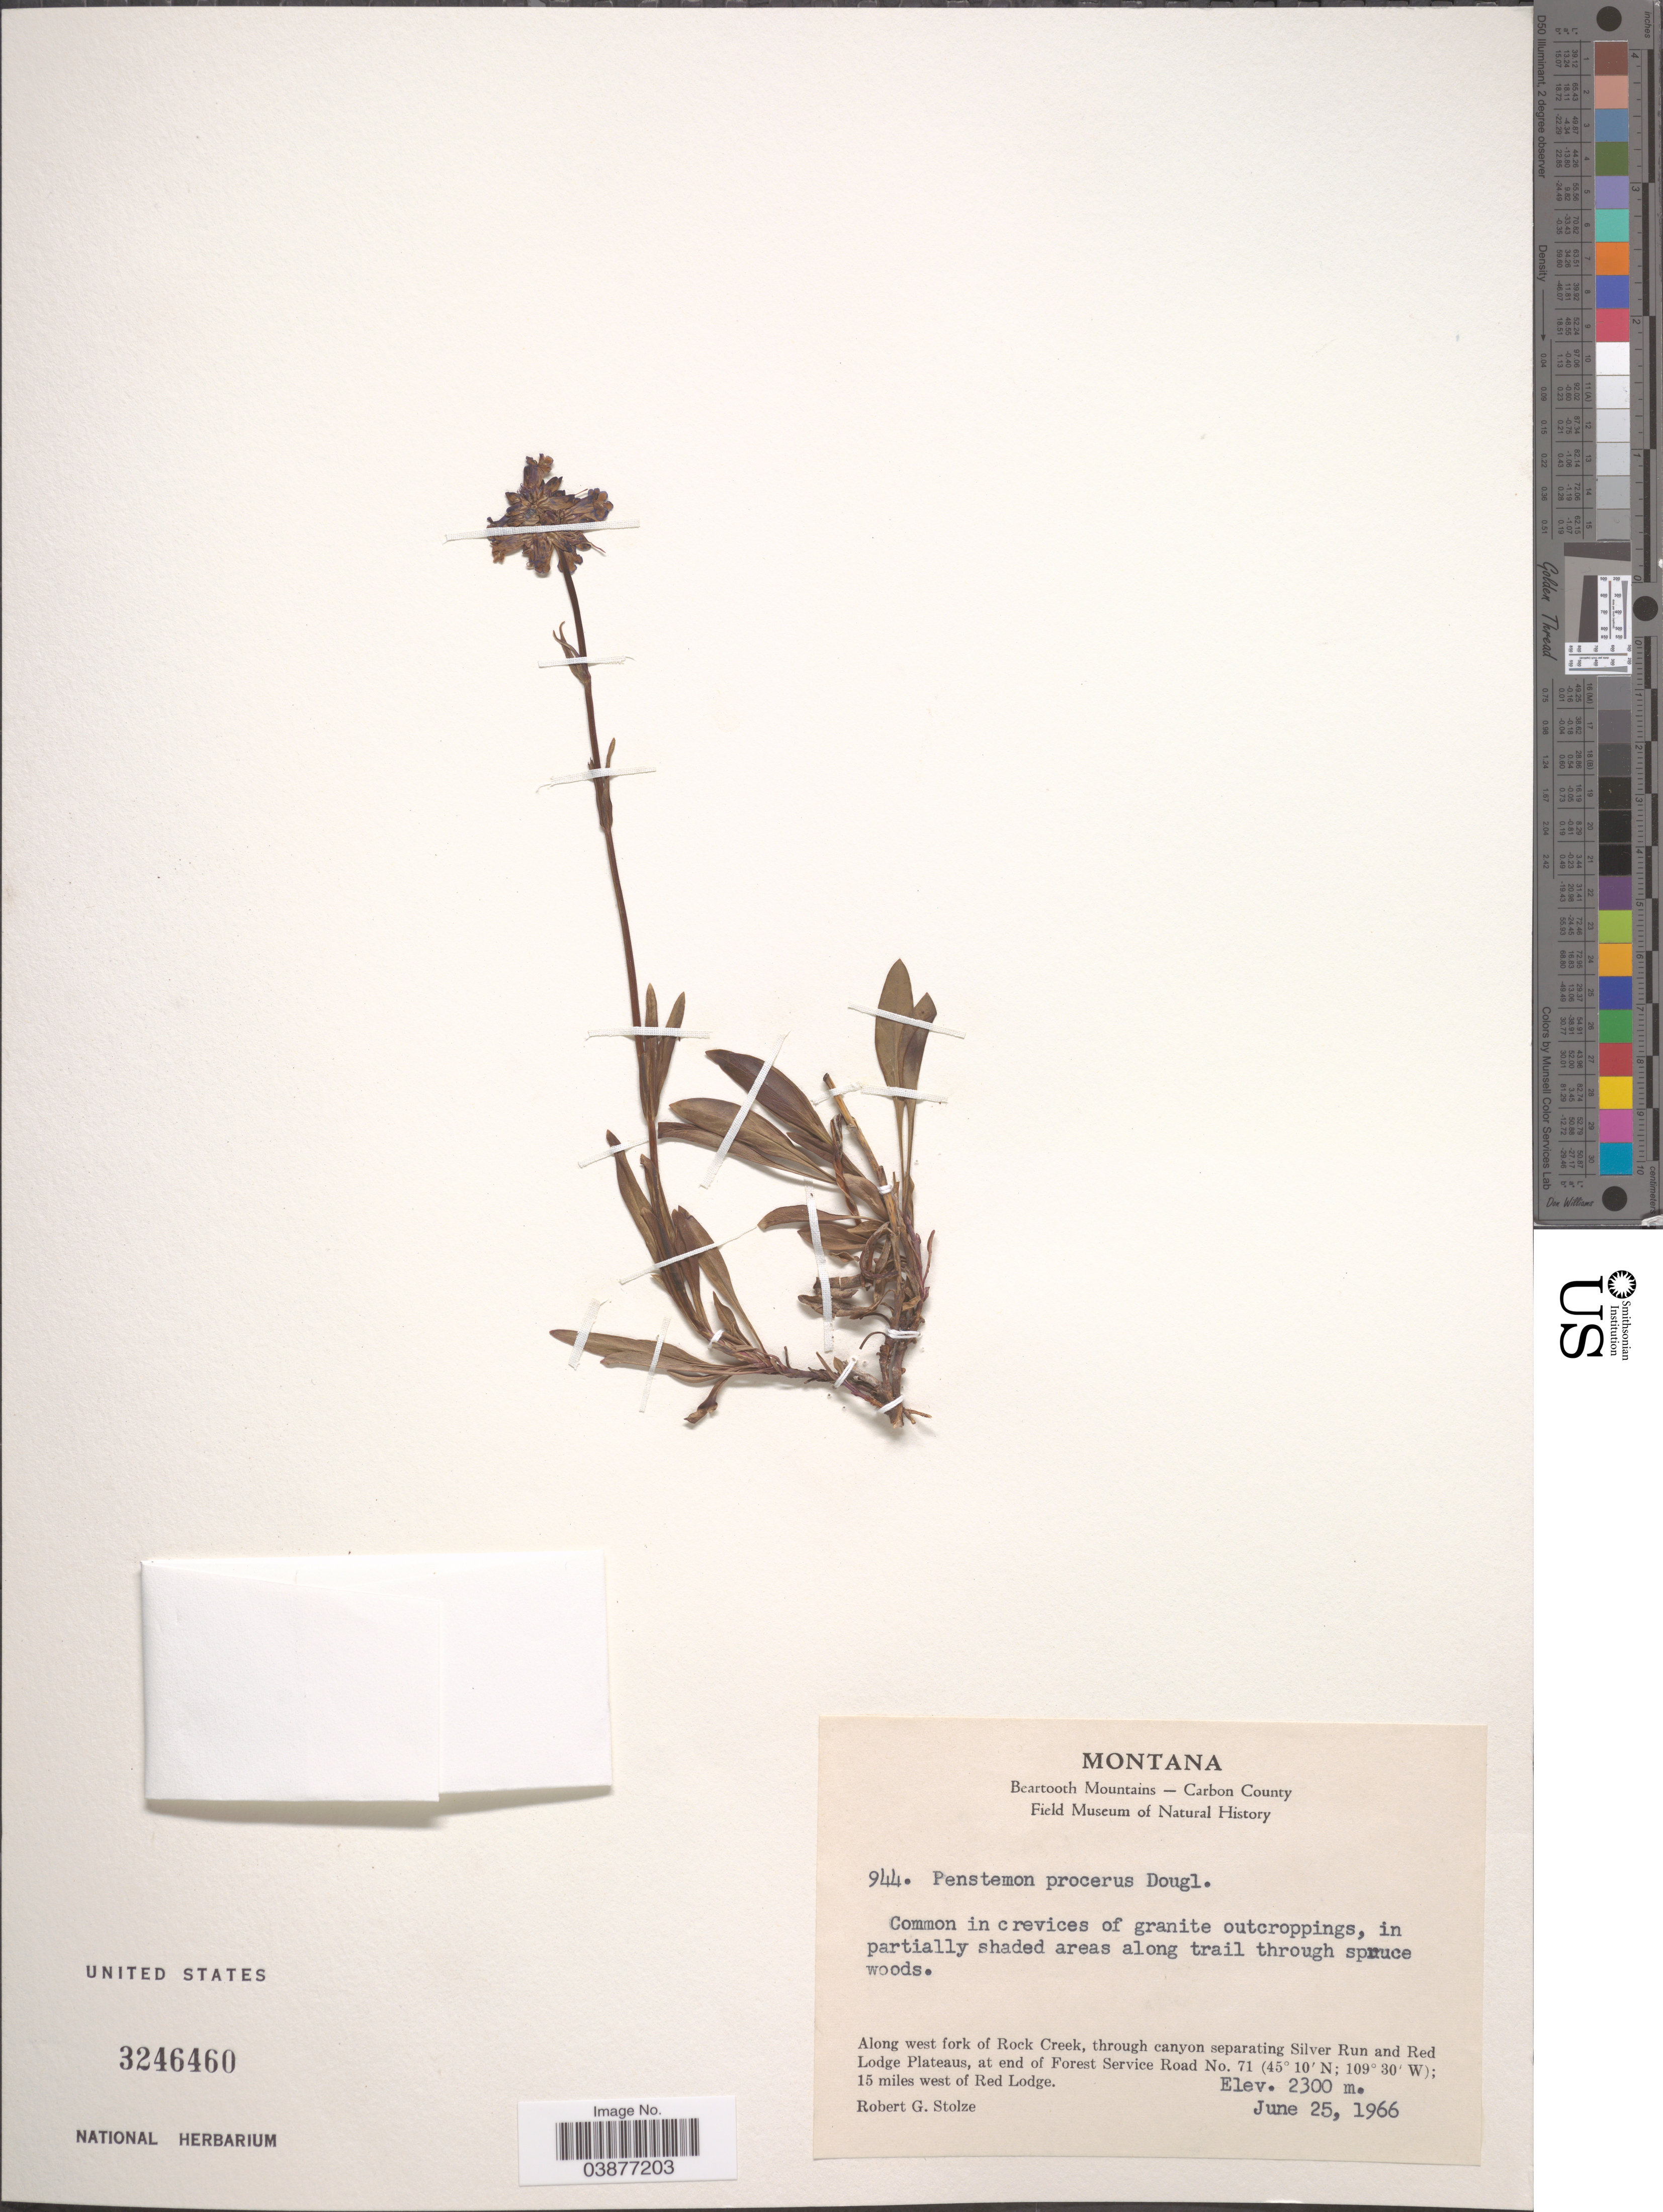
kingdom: Plantae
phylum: Tracheophyta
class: Magnoliopsida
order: Lamiales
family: Plantaginaceae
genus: Penstemon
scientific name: Penstemon procerus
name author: Douglas ex Graham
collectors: R. G. Stolze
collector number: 944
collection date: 1966-06-25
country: United States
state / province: Montana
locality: Beartooth Mountains- Carbon County. Along west fork of Rock Creek, through canyon in separating Silver Run and Red Lodge Plateaus, at end of Forest Service Road No. 71; 15 miles west of Red Lodge.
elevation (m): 2300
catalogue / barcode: US 3246460